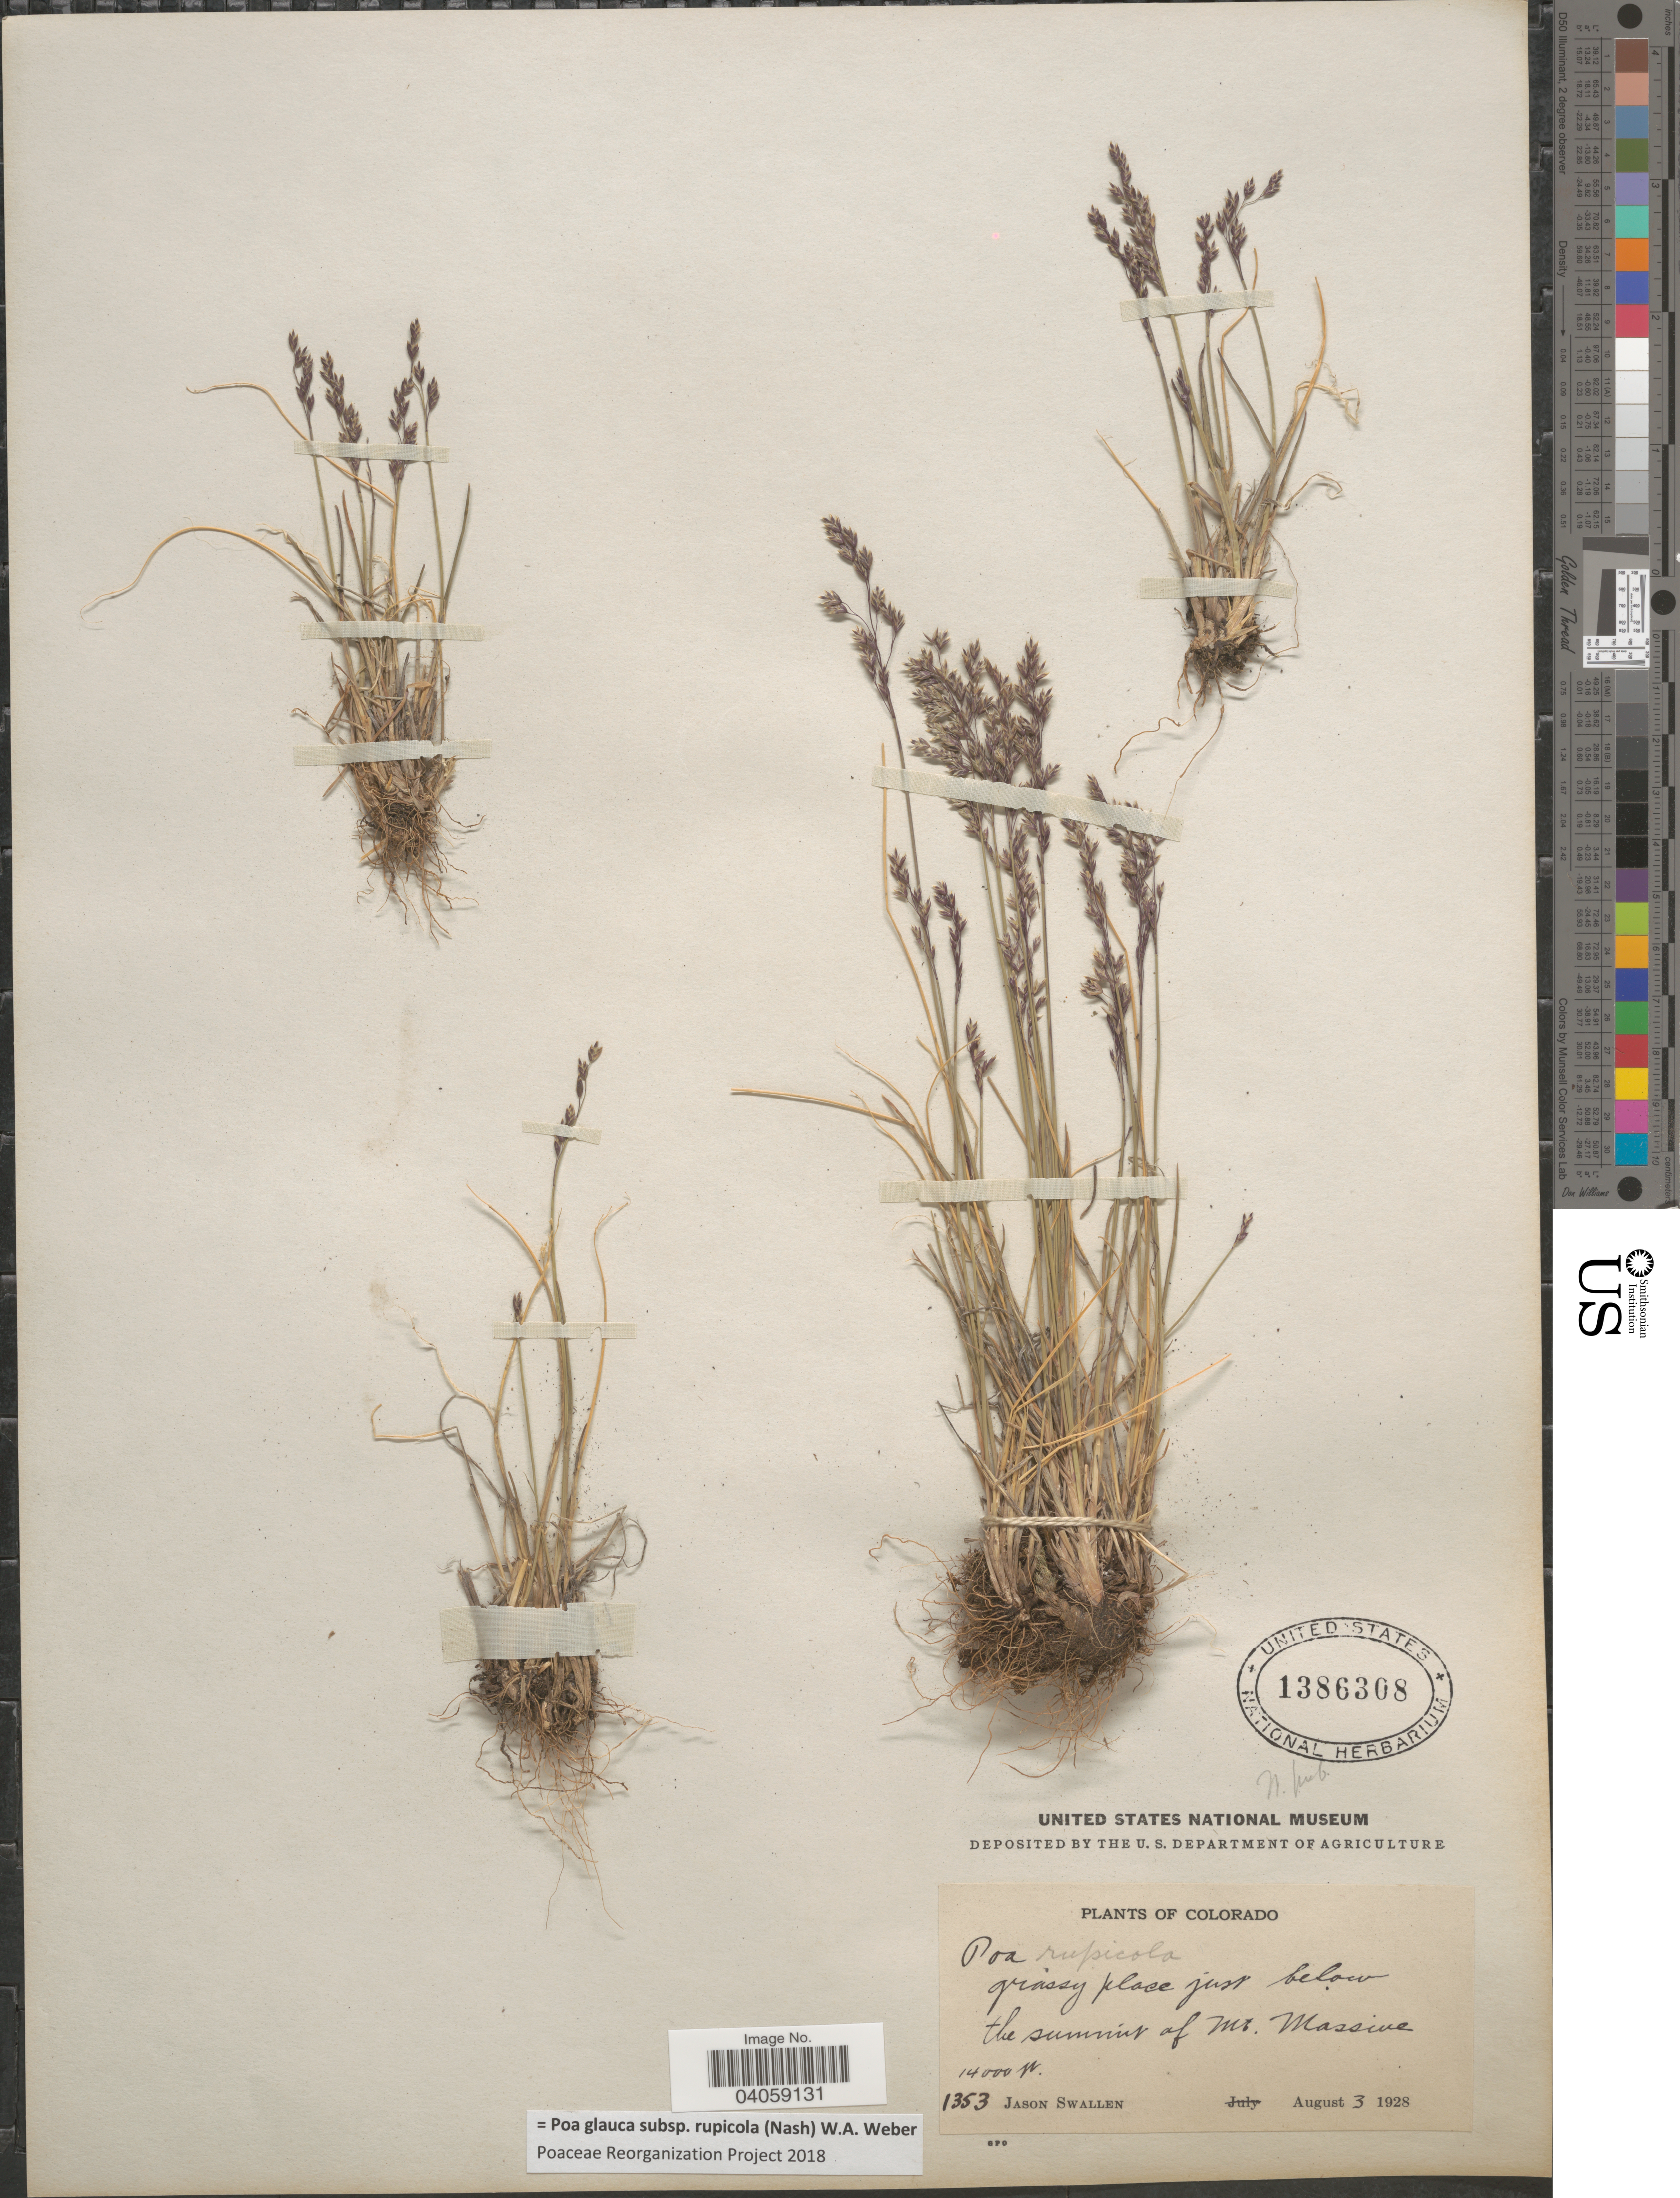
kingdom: Plantae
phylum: Tracheophyta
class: Liliopsida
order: Poales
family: Poaceae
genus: Poa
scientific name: Poa glauca subsp. rupicola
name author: (Nash) W.A. Weber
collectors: J. R. Swallen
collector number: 1353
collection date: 1928-08-03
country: United States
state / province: Colorado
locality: Grassy place just below the summit of Mt. Massive.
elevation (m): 4267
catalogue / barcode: US 1386308